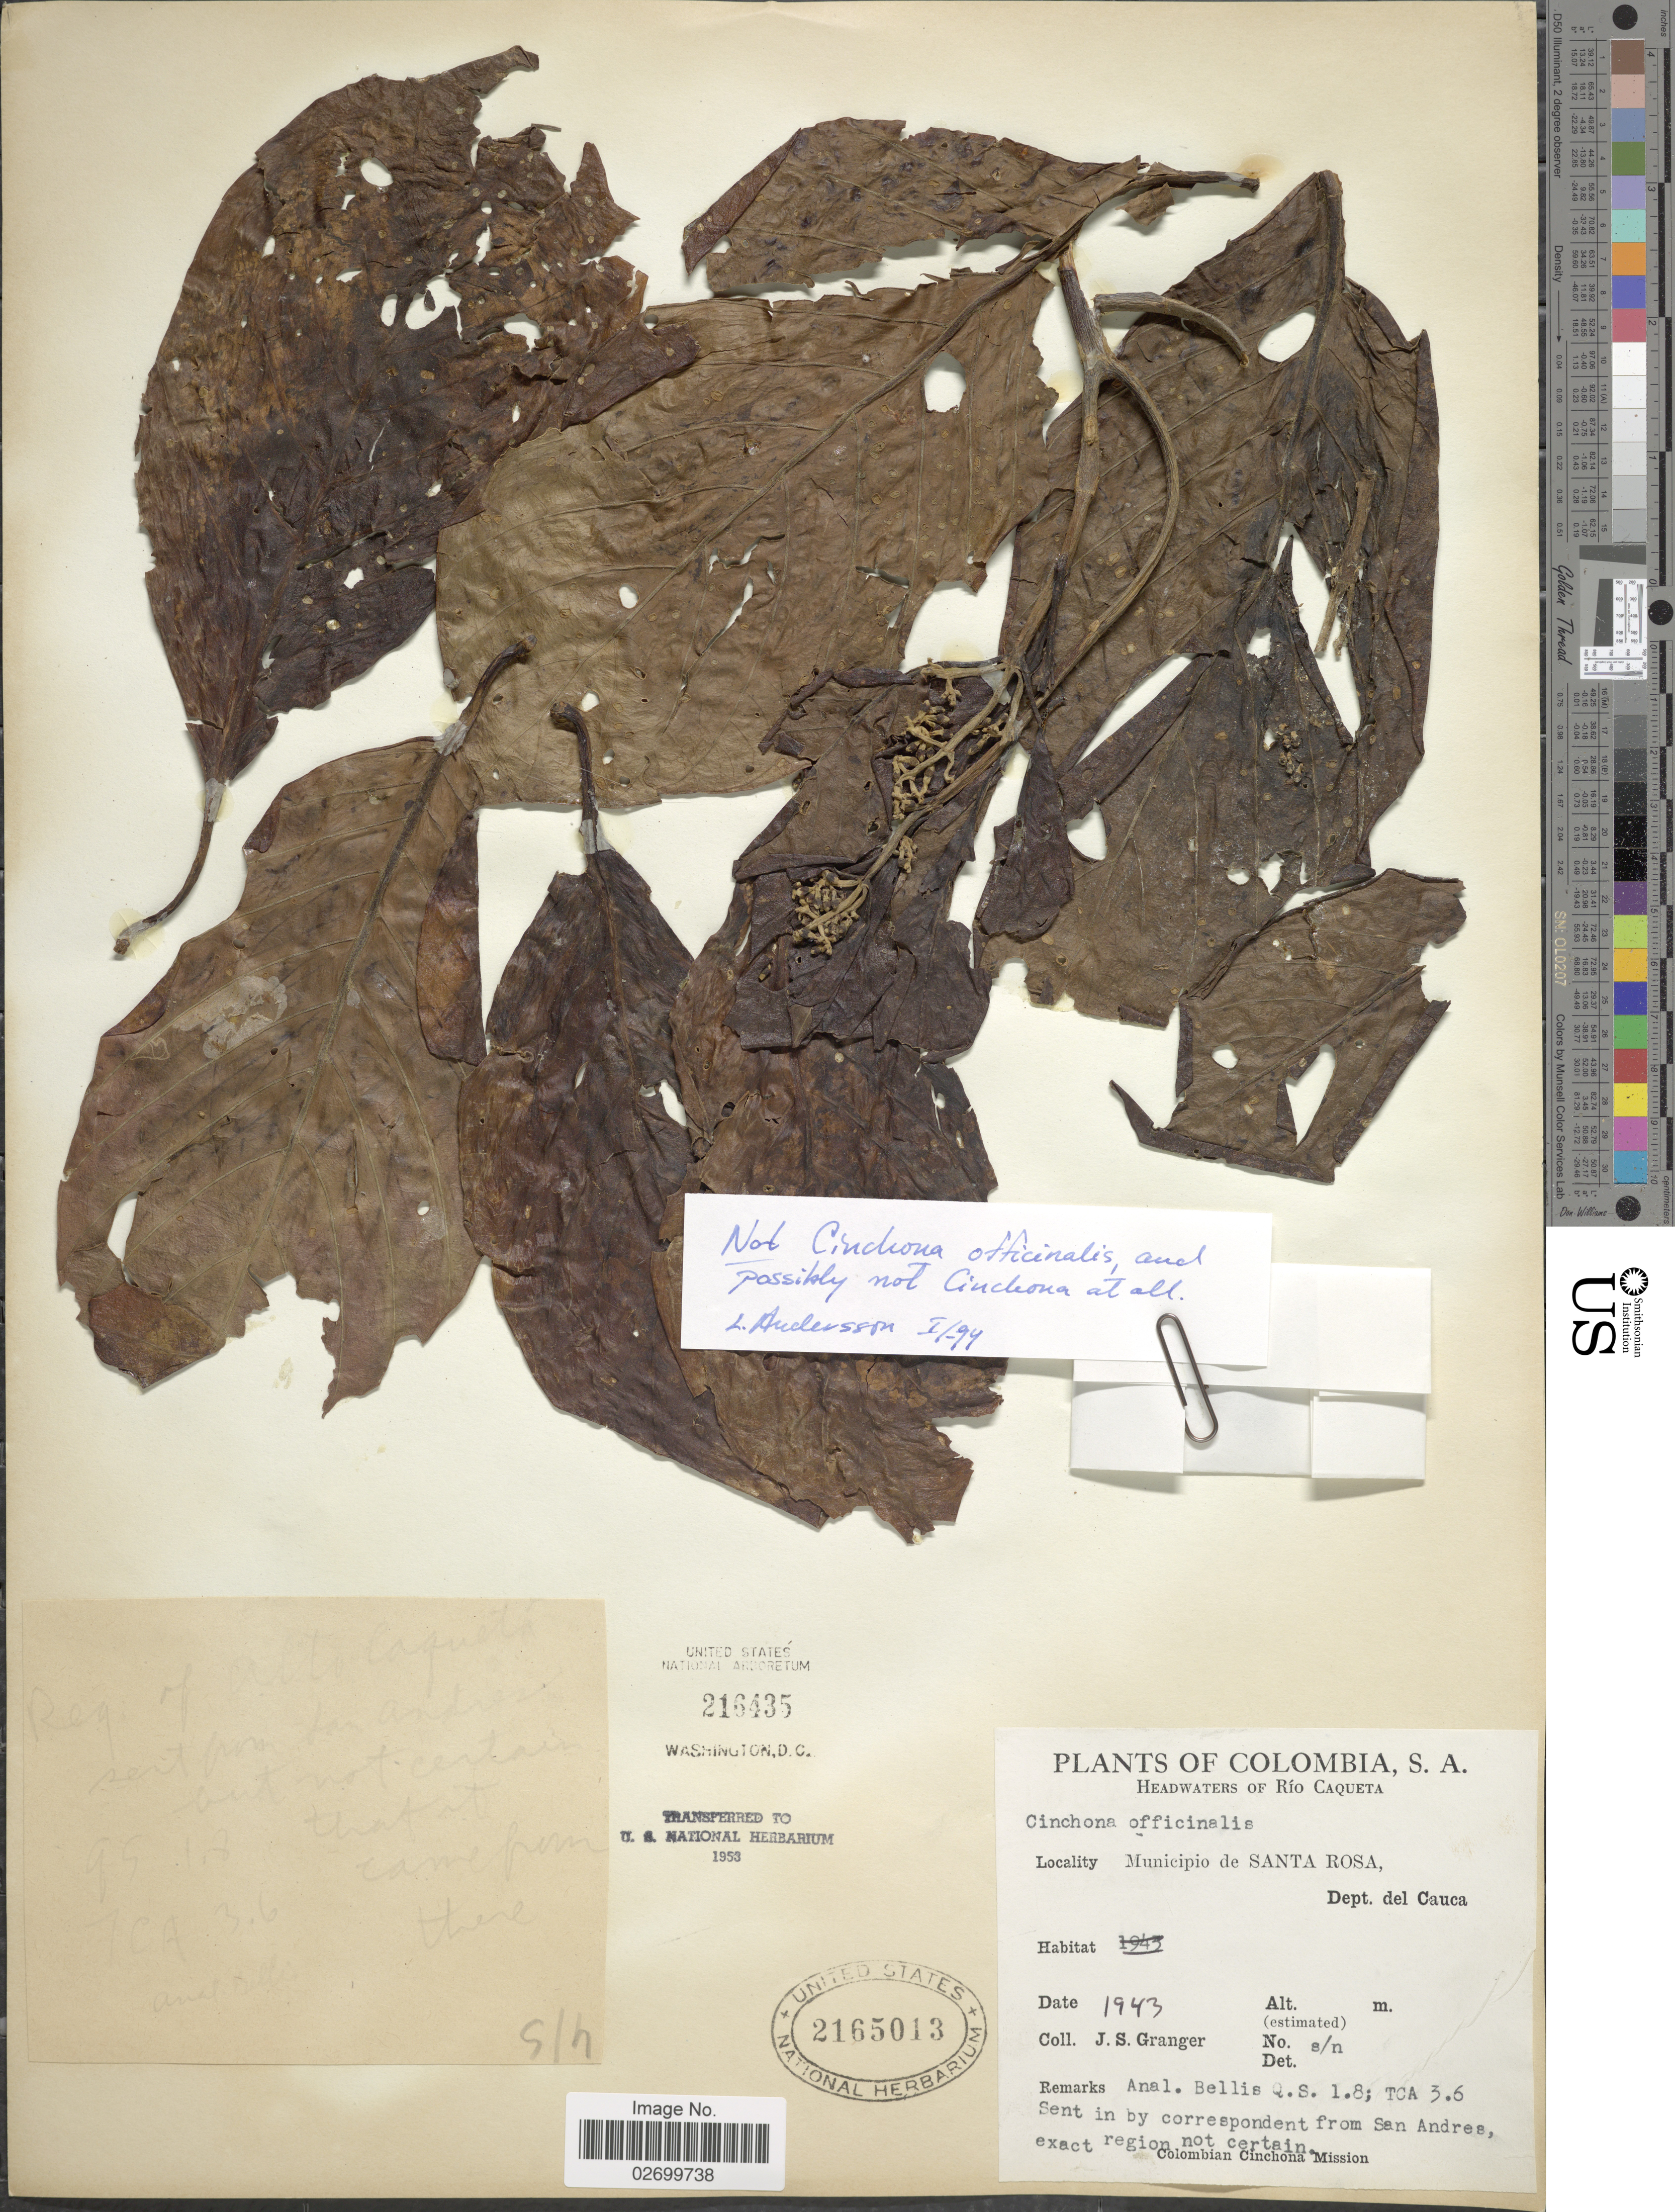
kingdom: Plantae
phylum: Tracheophyta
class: Magnoliopsida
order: Gentianales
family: Rubiaceae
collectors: J. Granger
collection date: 1943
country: Colombia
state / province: Cauca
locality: Municipio de Santa Rosa, Dept. del Cauca.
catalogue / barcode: US 2165013